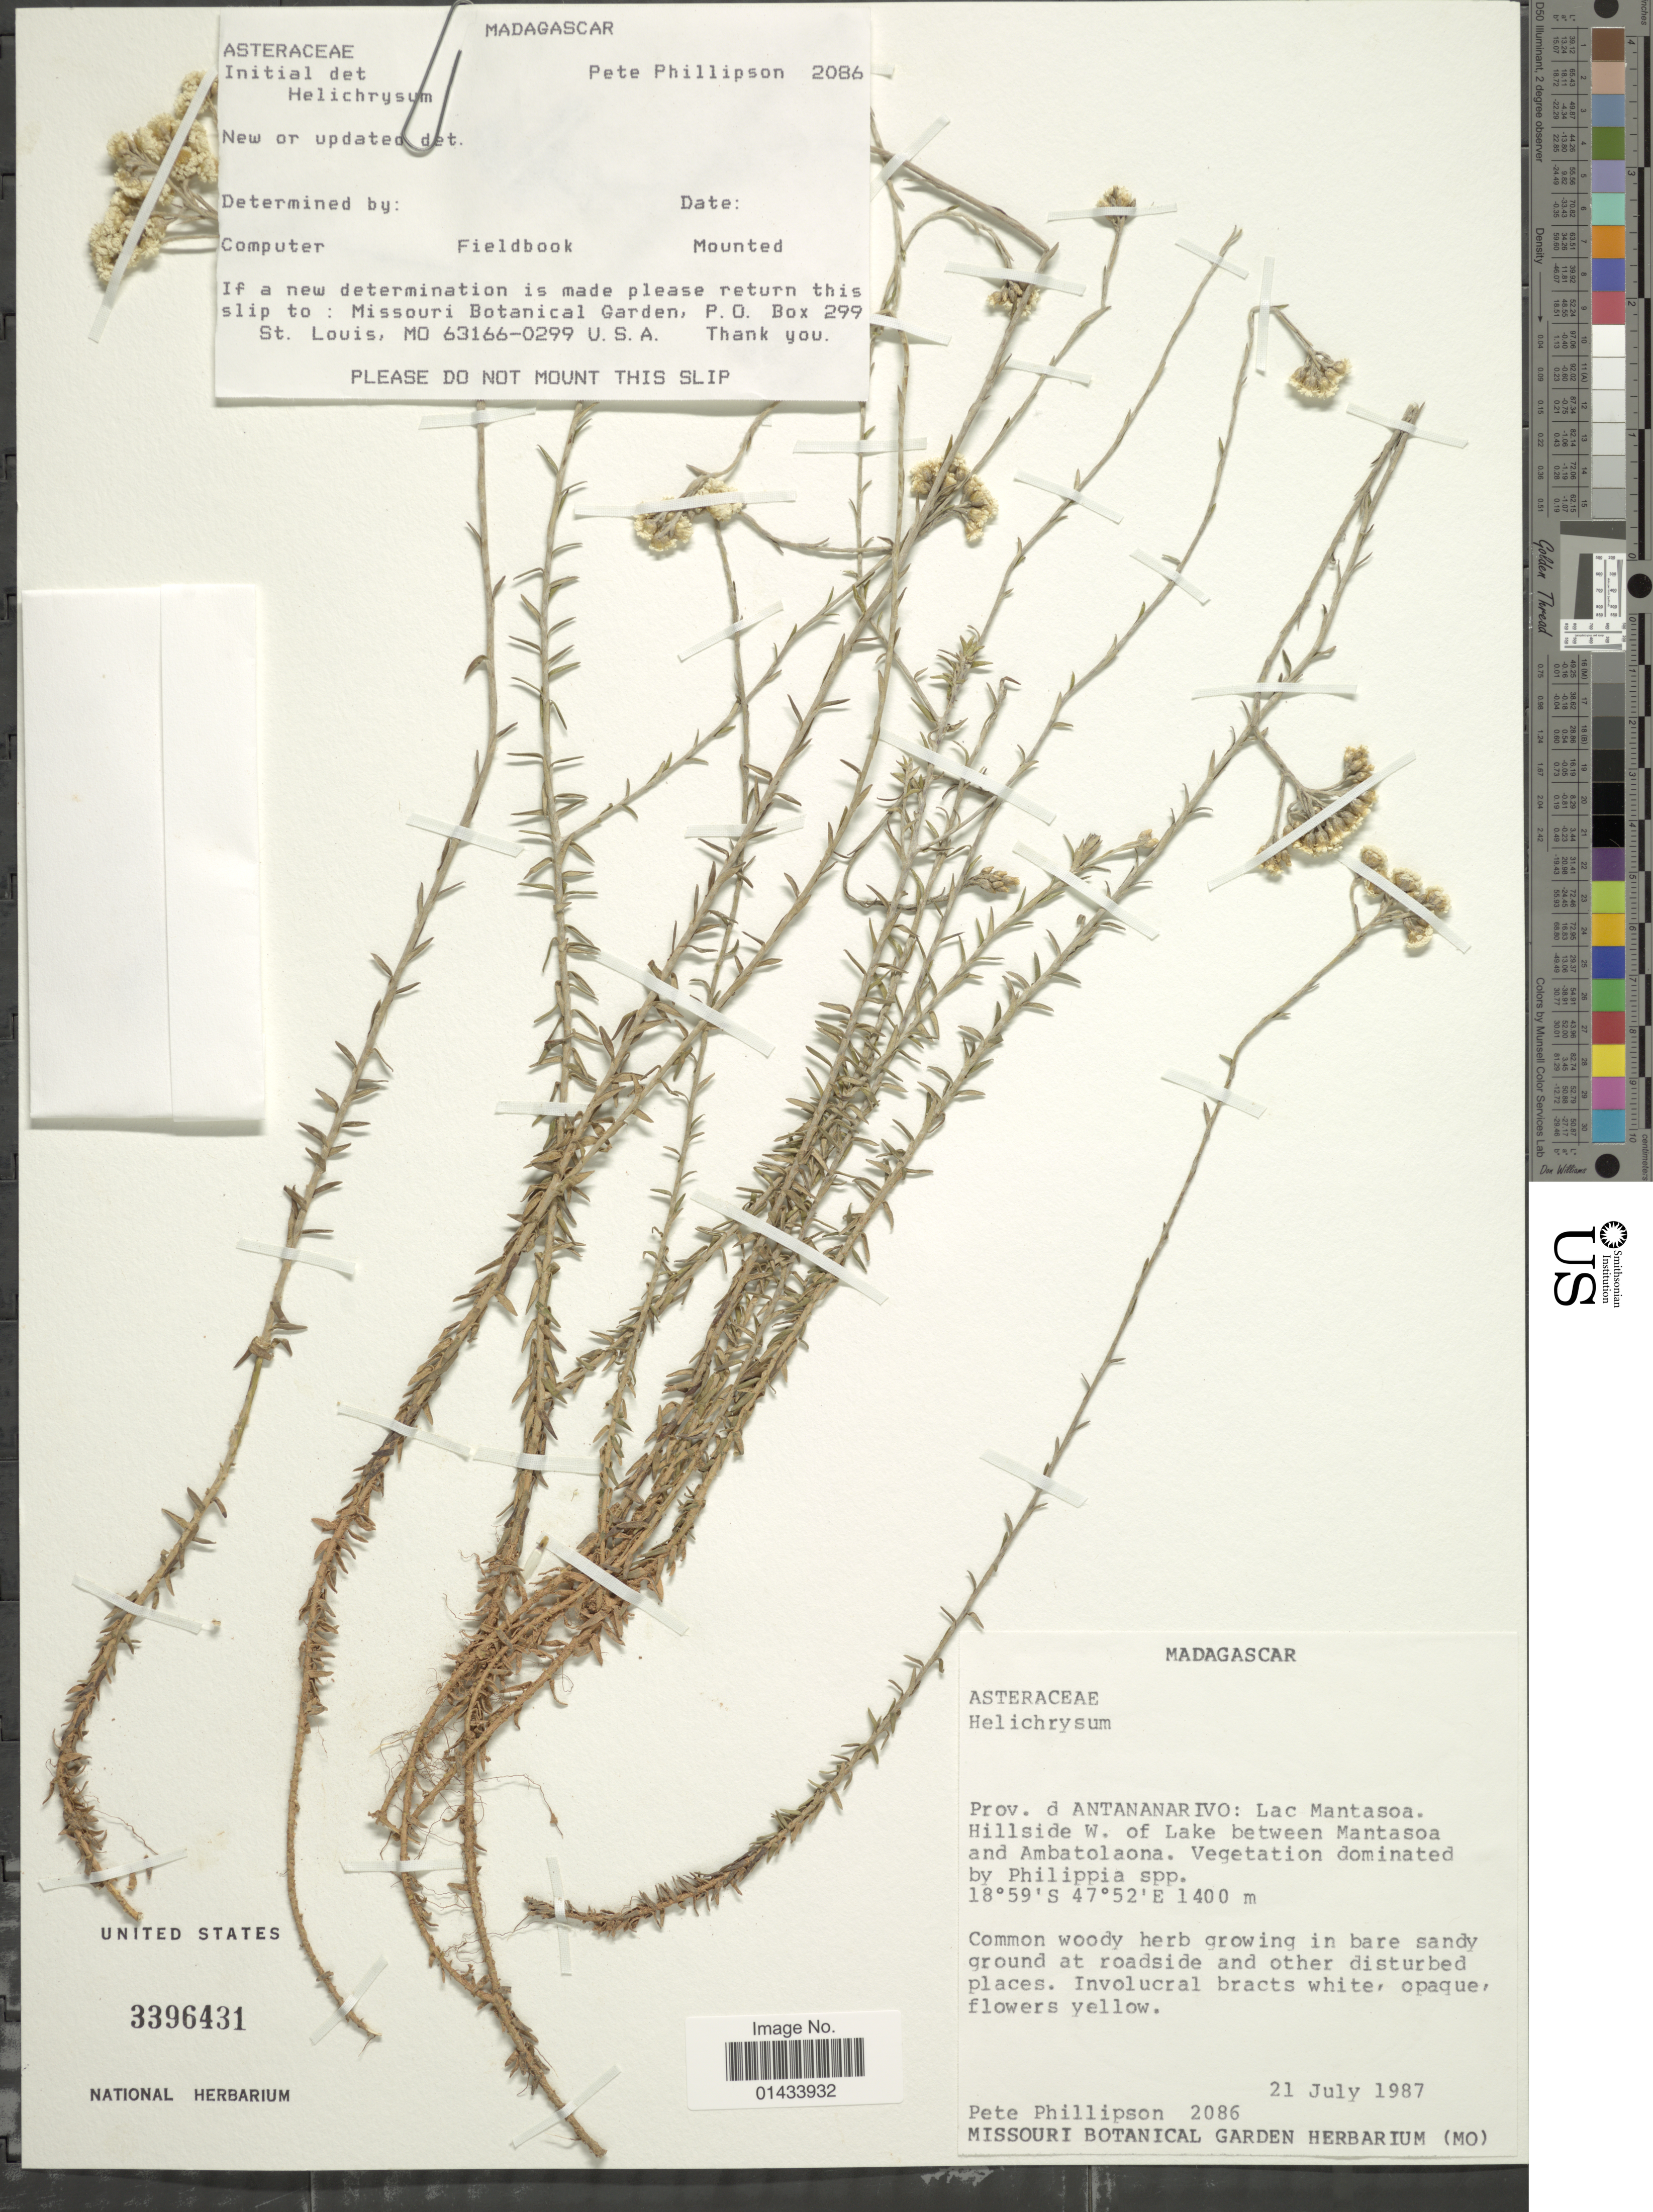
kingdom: Plantae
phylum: Tracheophyta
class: Magnoliopsida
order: Asterales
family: Asteraceae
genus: Helichrysum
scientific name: Helichrysum sp.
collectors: P. B. Phillipson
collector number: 2086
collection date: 1987-07-21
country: Madagascar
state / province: Analamanga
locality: Lac. Mantasoa, Hillside W. of Lake between Mantasoa and Ambatolaona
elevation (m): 1400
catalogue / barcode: US 3396431